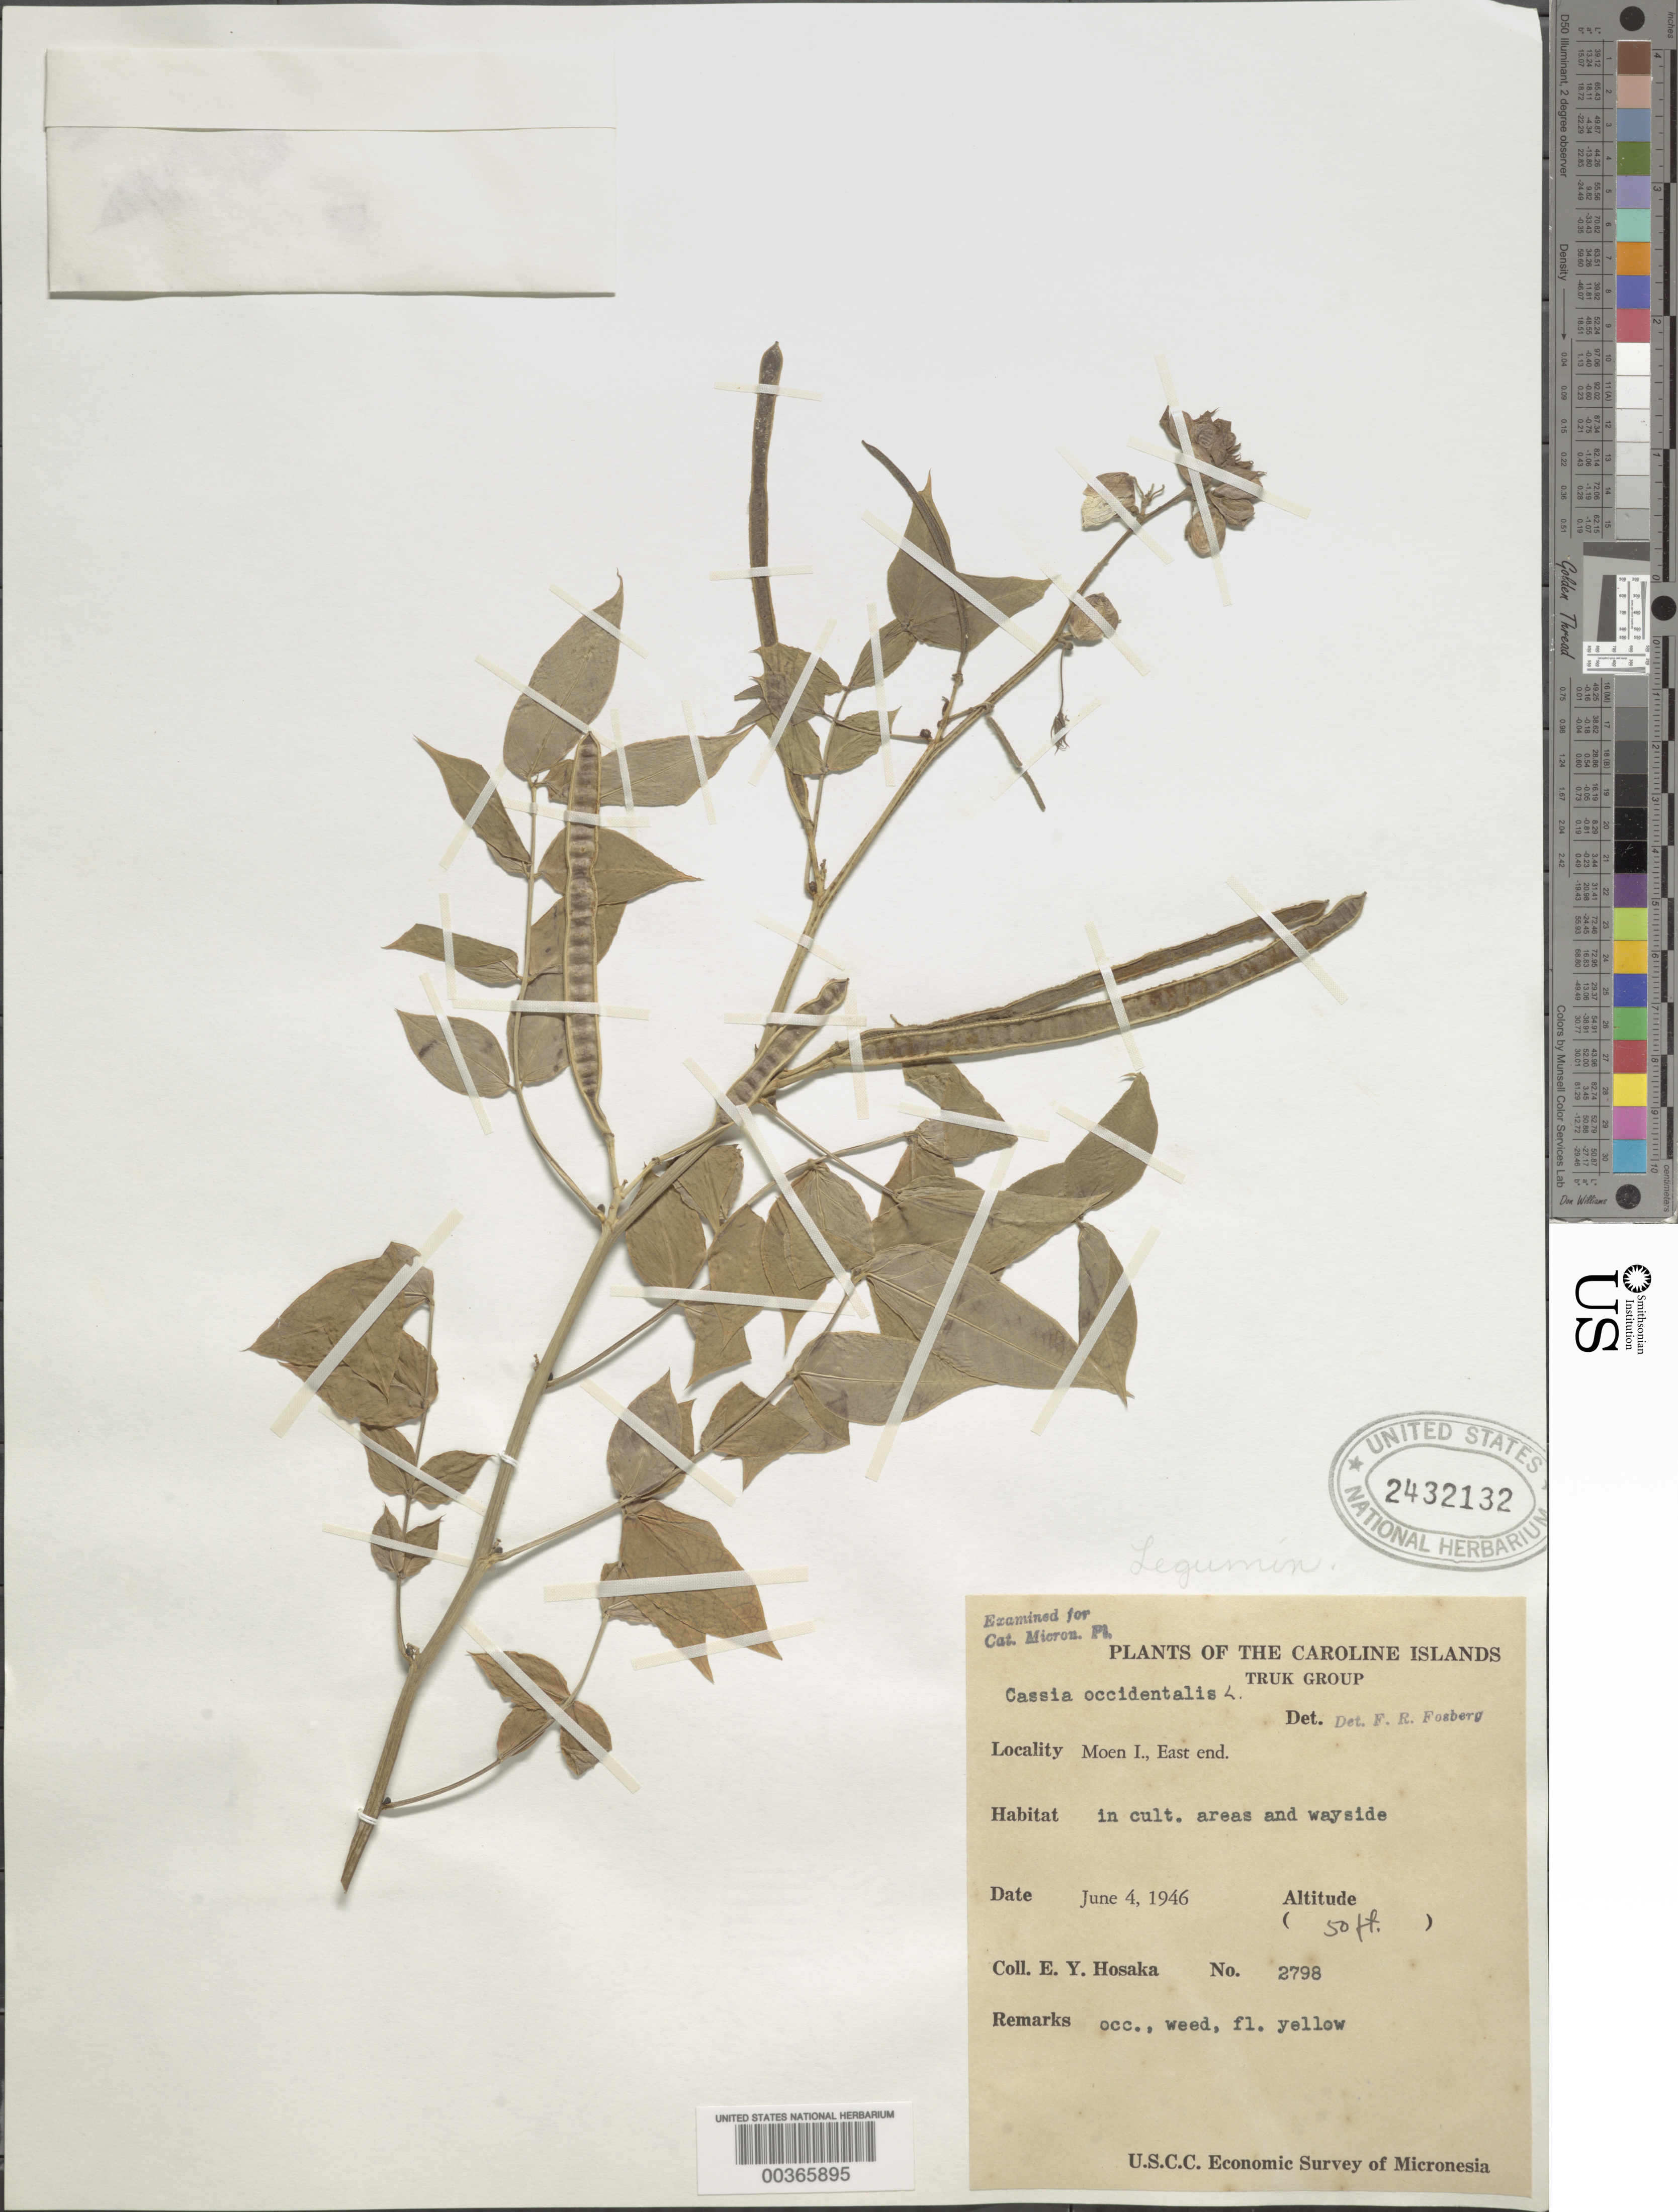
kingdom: Plantae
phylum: Tracheophyta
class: Magnoliopsida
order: Fabales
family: Fabaceae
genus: Senna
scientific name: Senna occidentalis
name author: (L.) Link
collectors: E. Y. Hosaka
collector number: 2898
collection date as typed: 04 Jun 1946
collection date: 1946-06-04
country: Micronesia, Federated States of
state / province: Truk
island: Moen [Wono]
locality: Moen Islet, E end. [Weno Island = Moen Island.]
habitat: In cult. areas and wayside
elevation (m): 15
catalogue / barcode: US 2432132